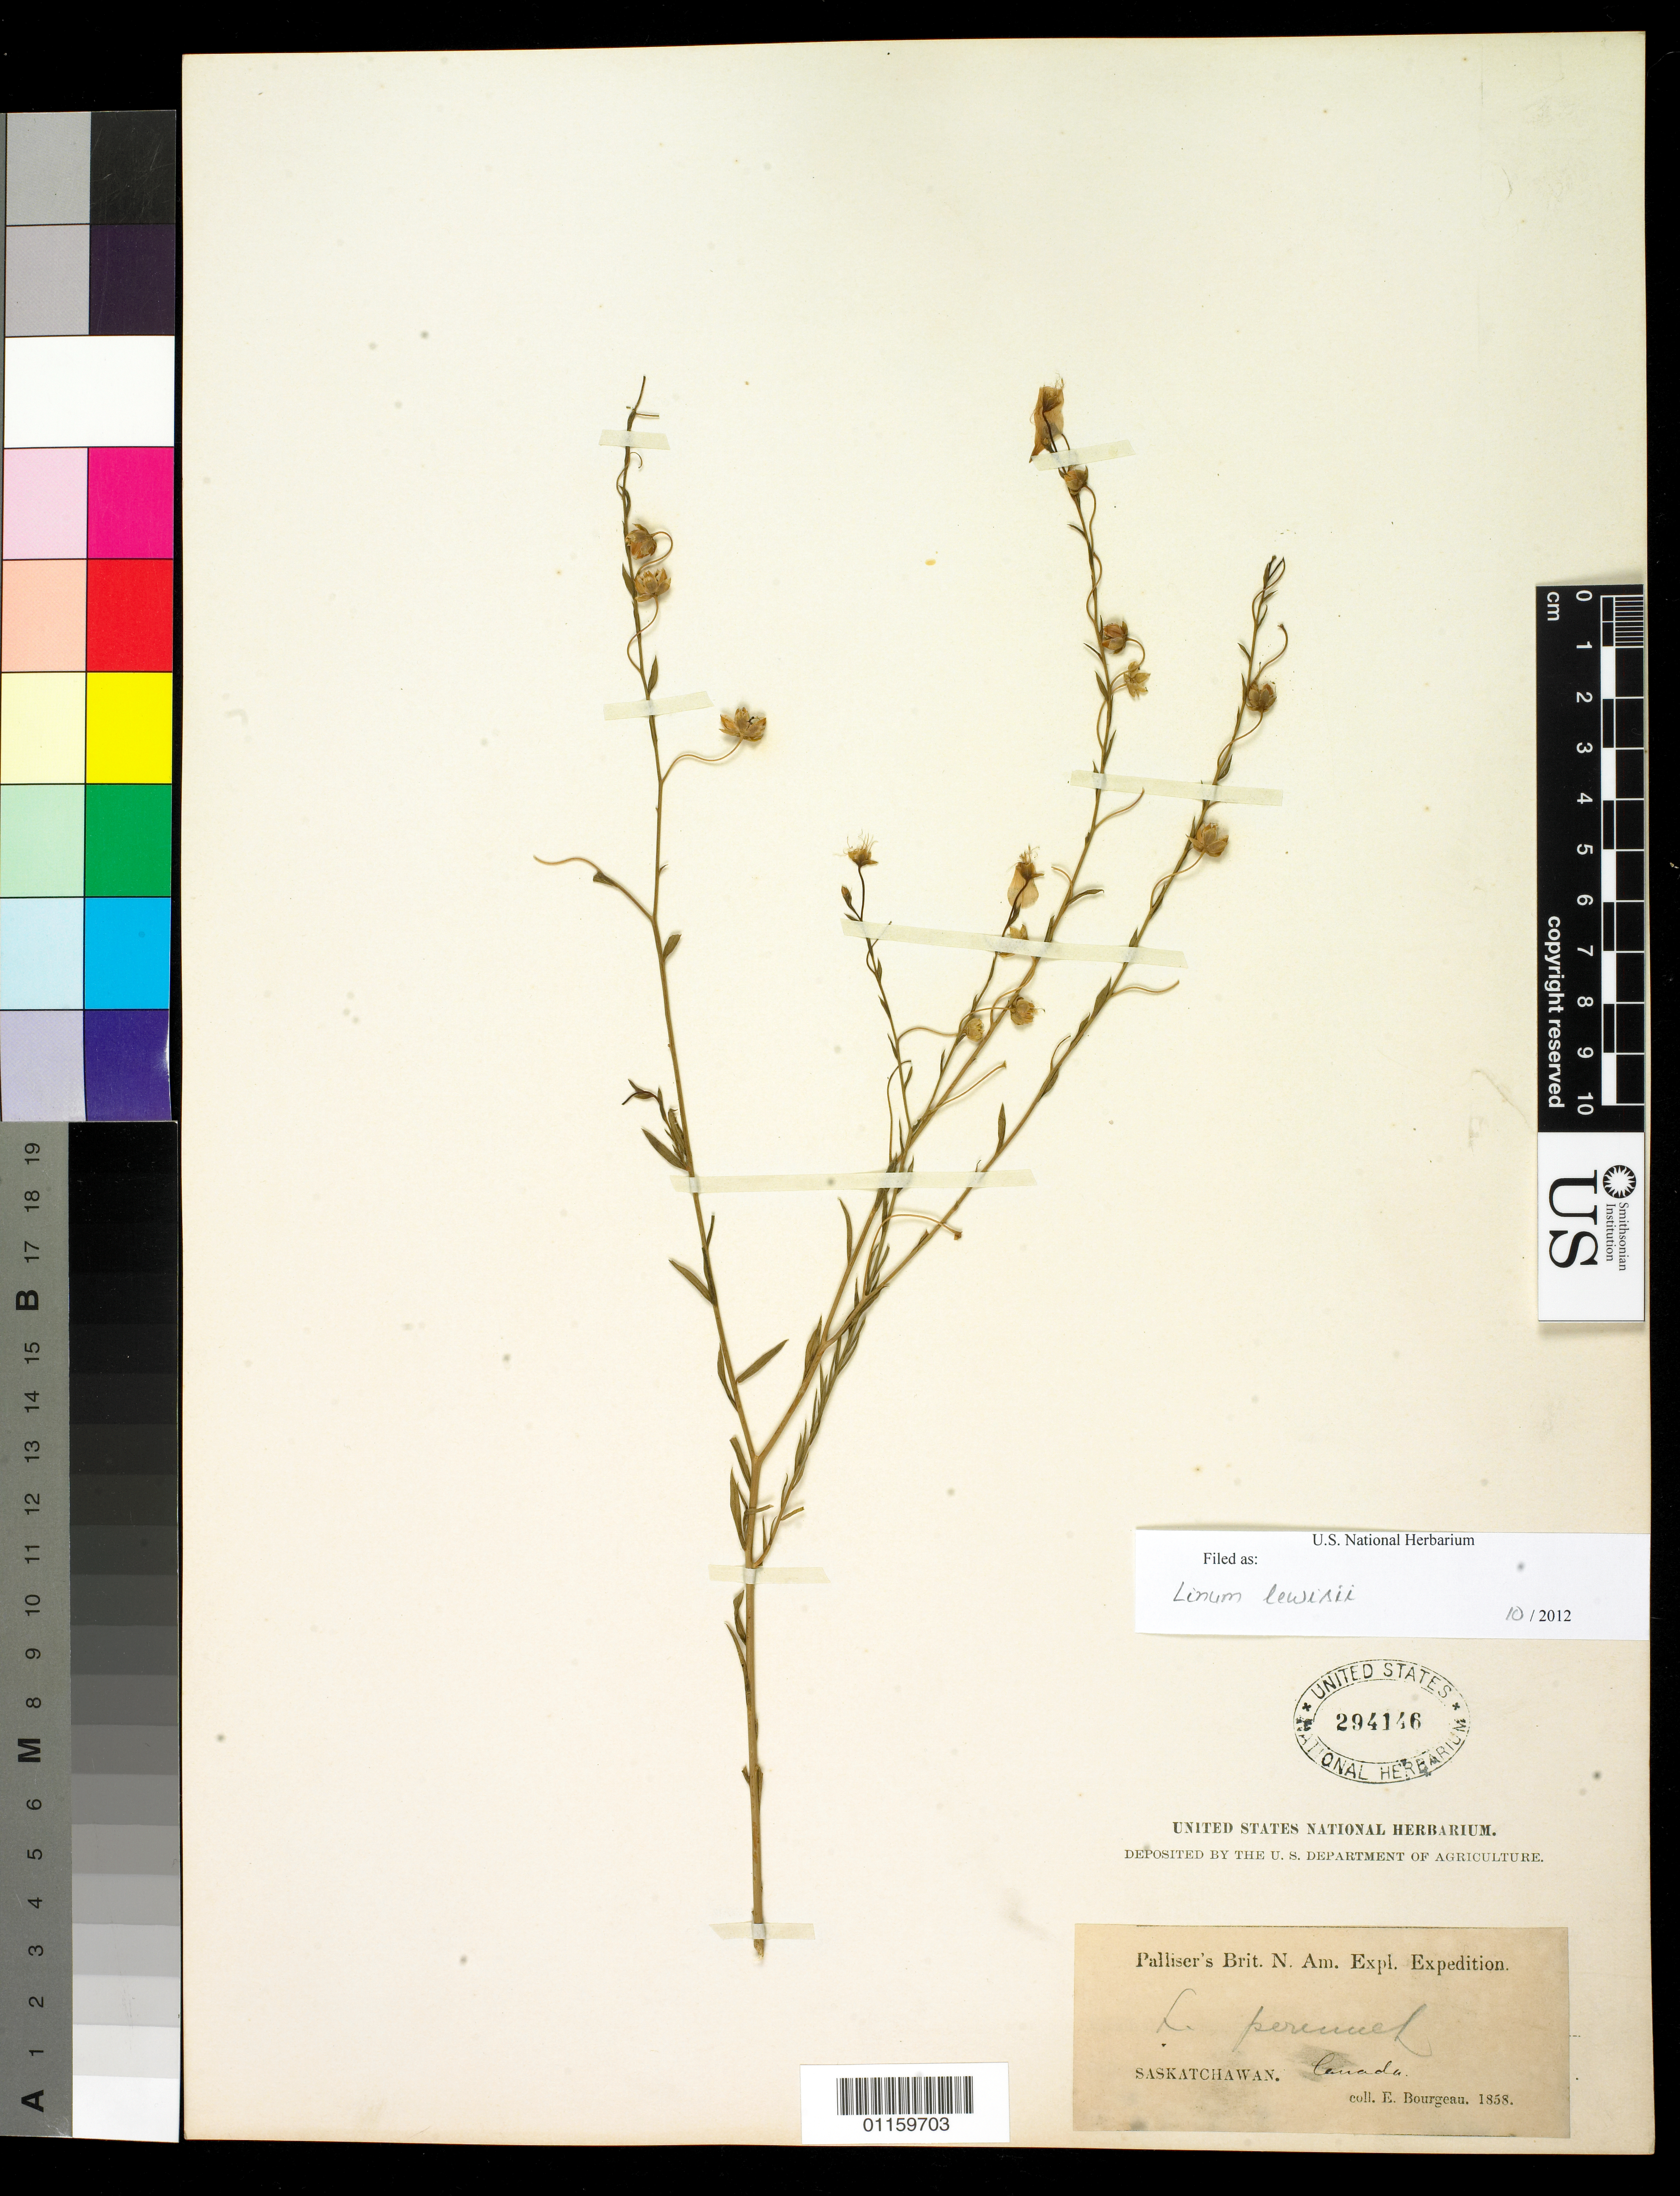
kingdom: Plantae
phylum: Tracheophyta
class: Magnoliopsida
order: Malpighiales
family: Linaceae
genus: Linum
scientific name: Linum lewisii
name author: Pursh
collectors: E. Bourgeau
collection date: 1858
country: Canada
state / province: Saskatchewan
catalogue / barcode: US 294146